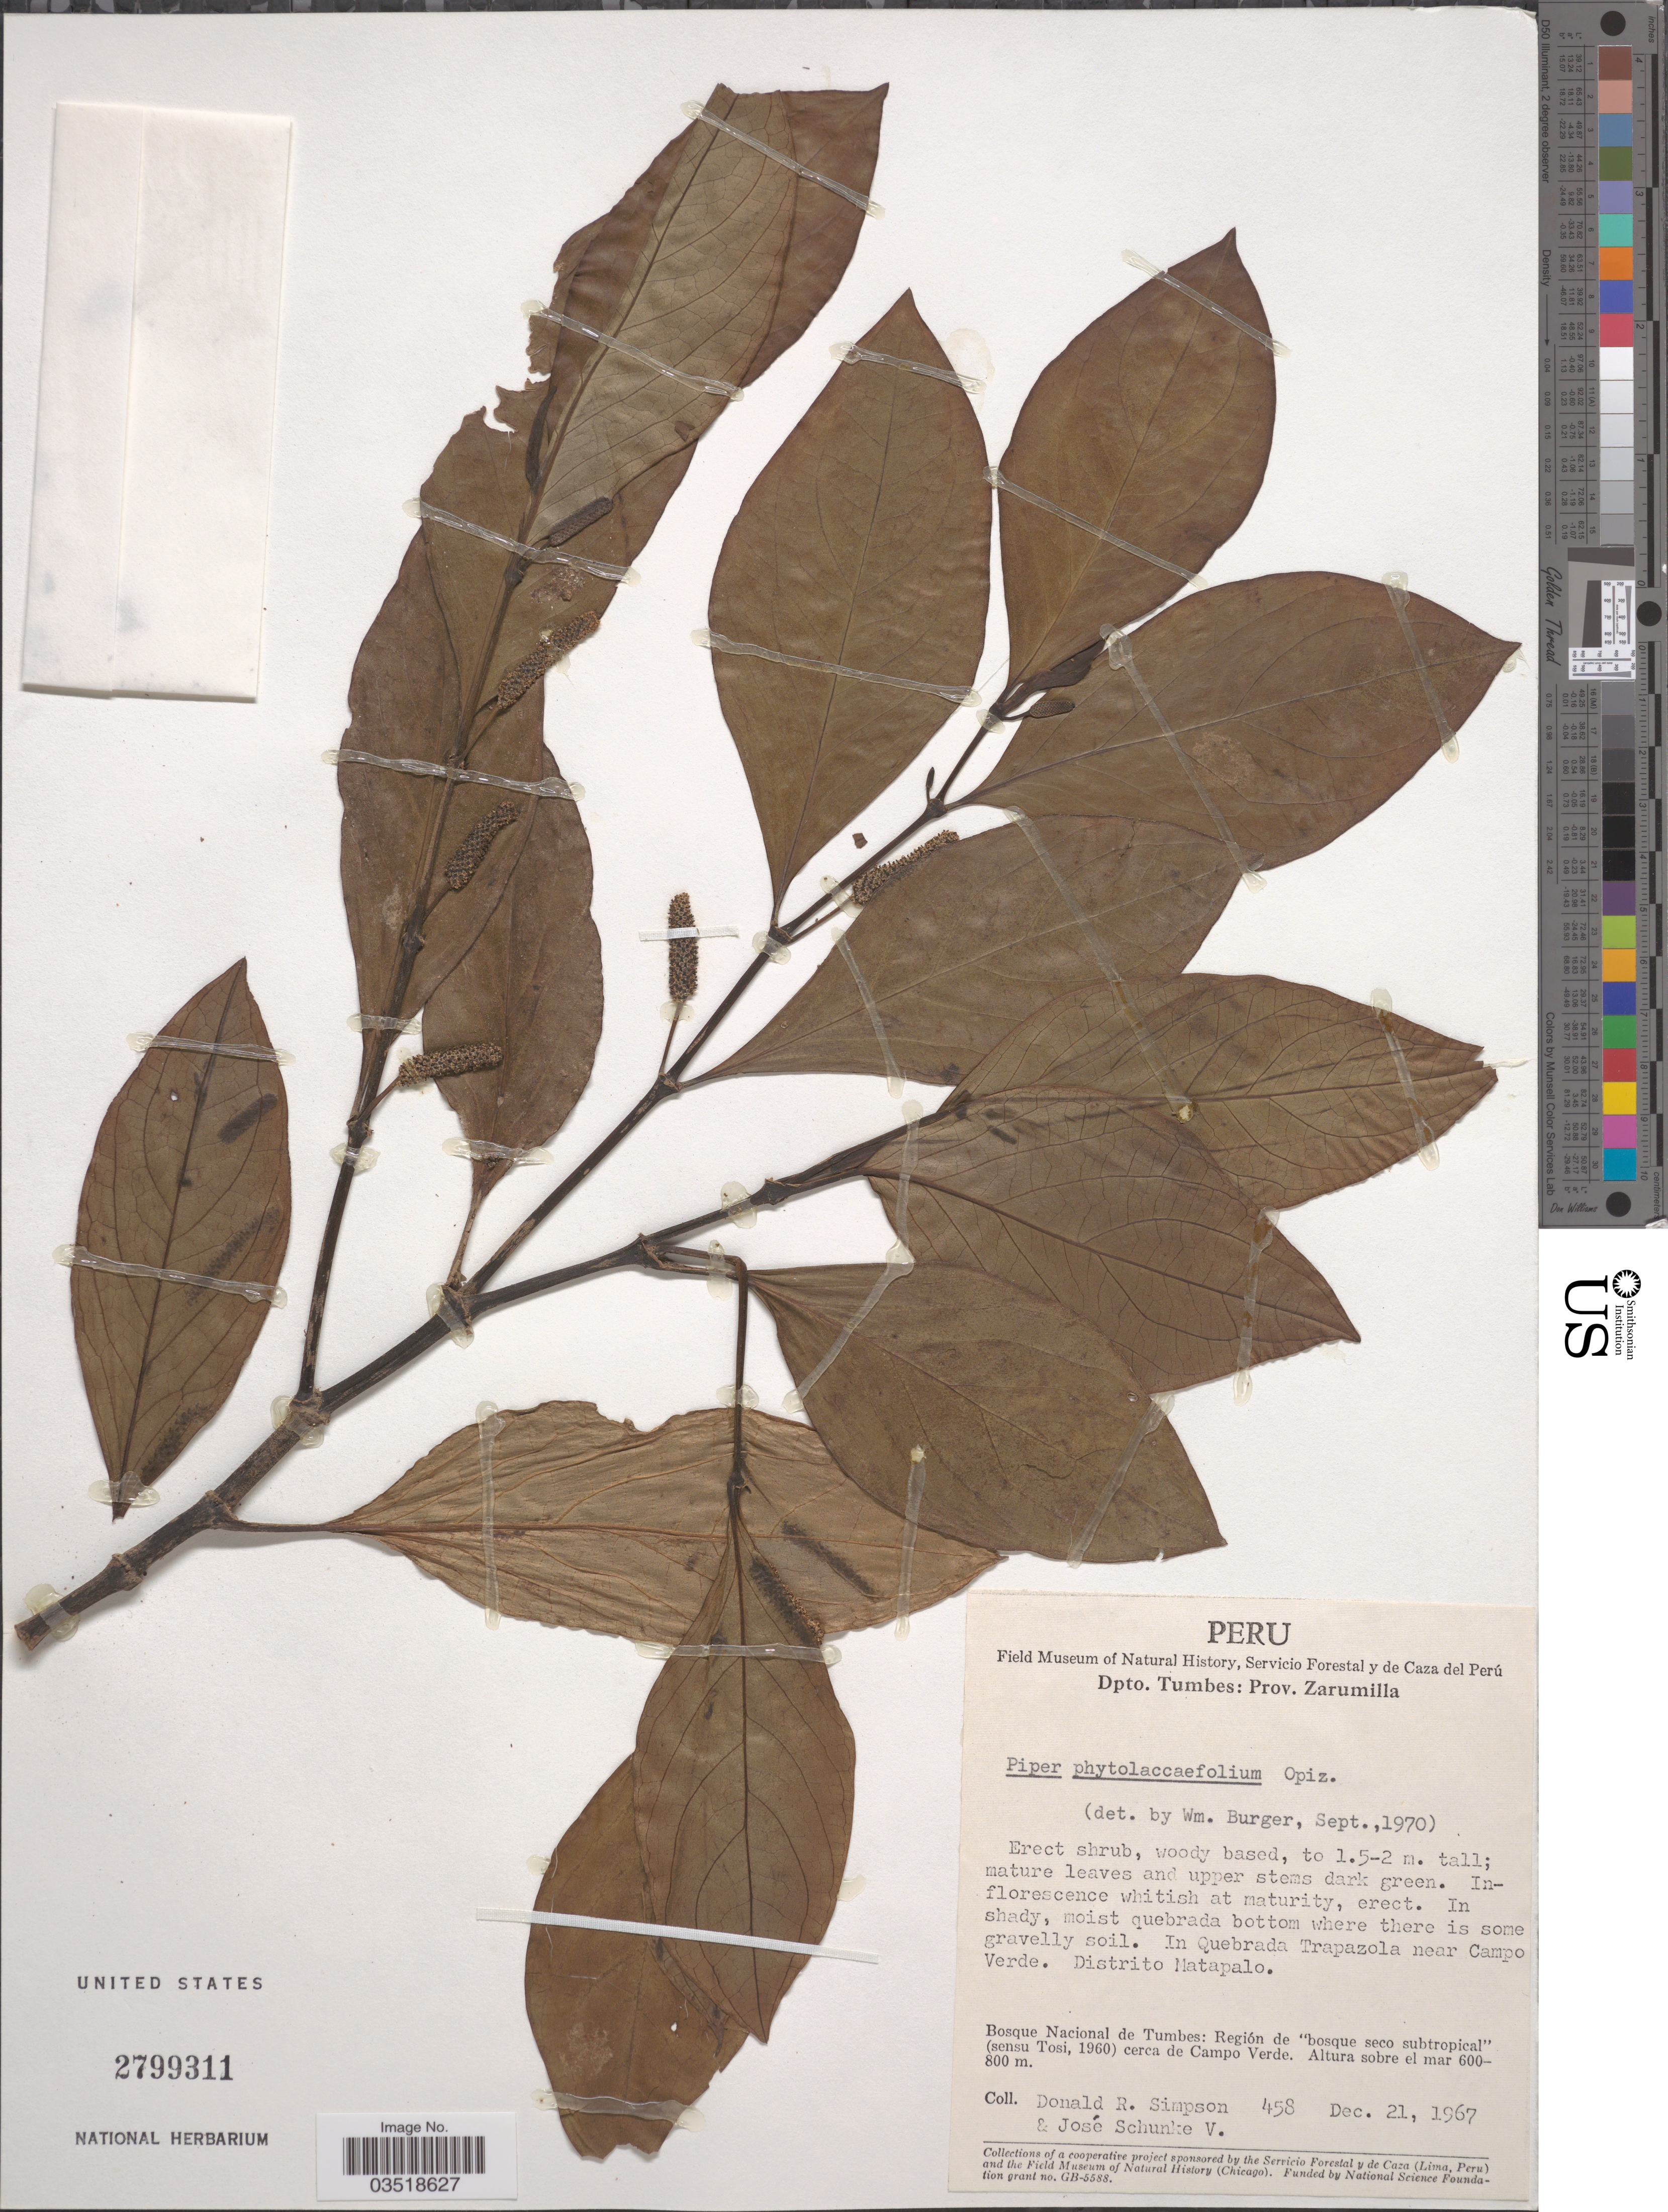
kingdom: Plantae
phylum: Tracheophyta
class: Magnoliopsida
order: Piperales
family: Piperaceae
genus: Piper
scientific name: Piper phytolaccifolium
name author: Opiz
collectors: D. R. Simpson & J. Schunke Vigo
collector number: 458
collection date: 1967-12-21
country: Peru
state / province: Tumbes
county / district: Zarumilla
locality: Dpto. Tumbes: Prov. Zarumilla. In Quebrada Trapazola near Campo Verde. Distrito Matapalo. Bosque Nacional de Tumbes: Región de "bosque seco subtropical" (sensu Tosi, 1960) cerca de Campo Verde.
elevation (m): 600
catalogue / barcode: US 2799311